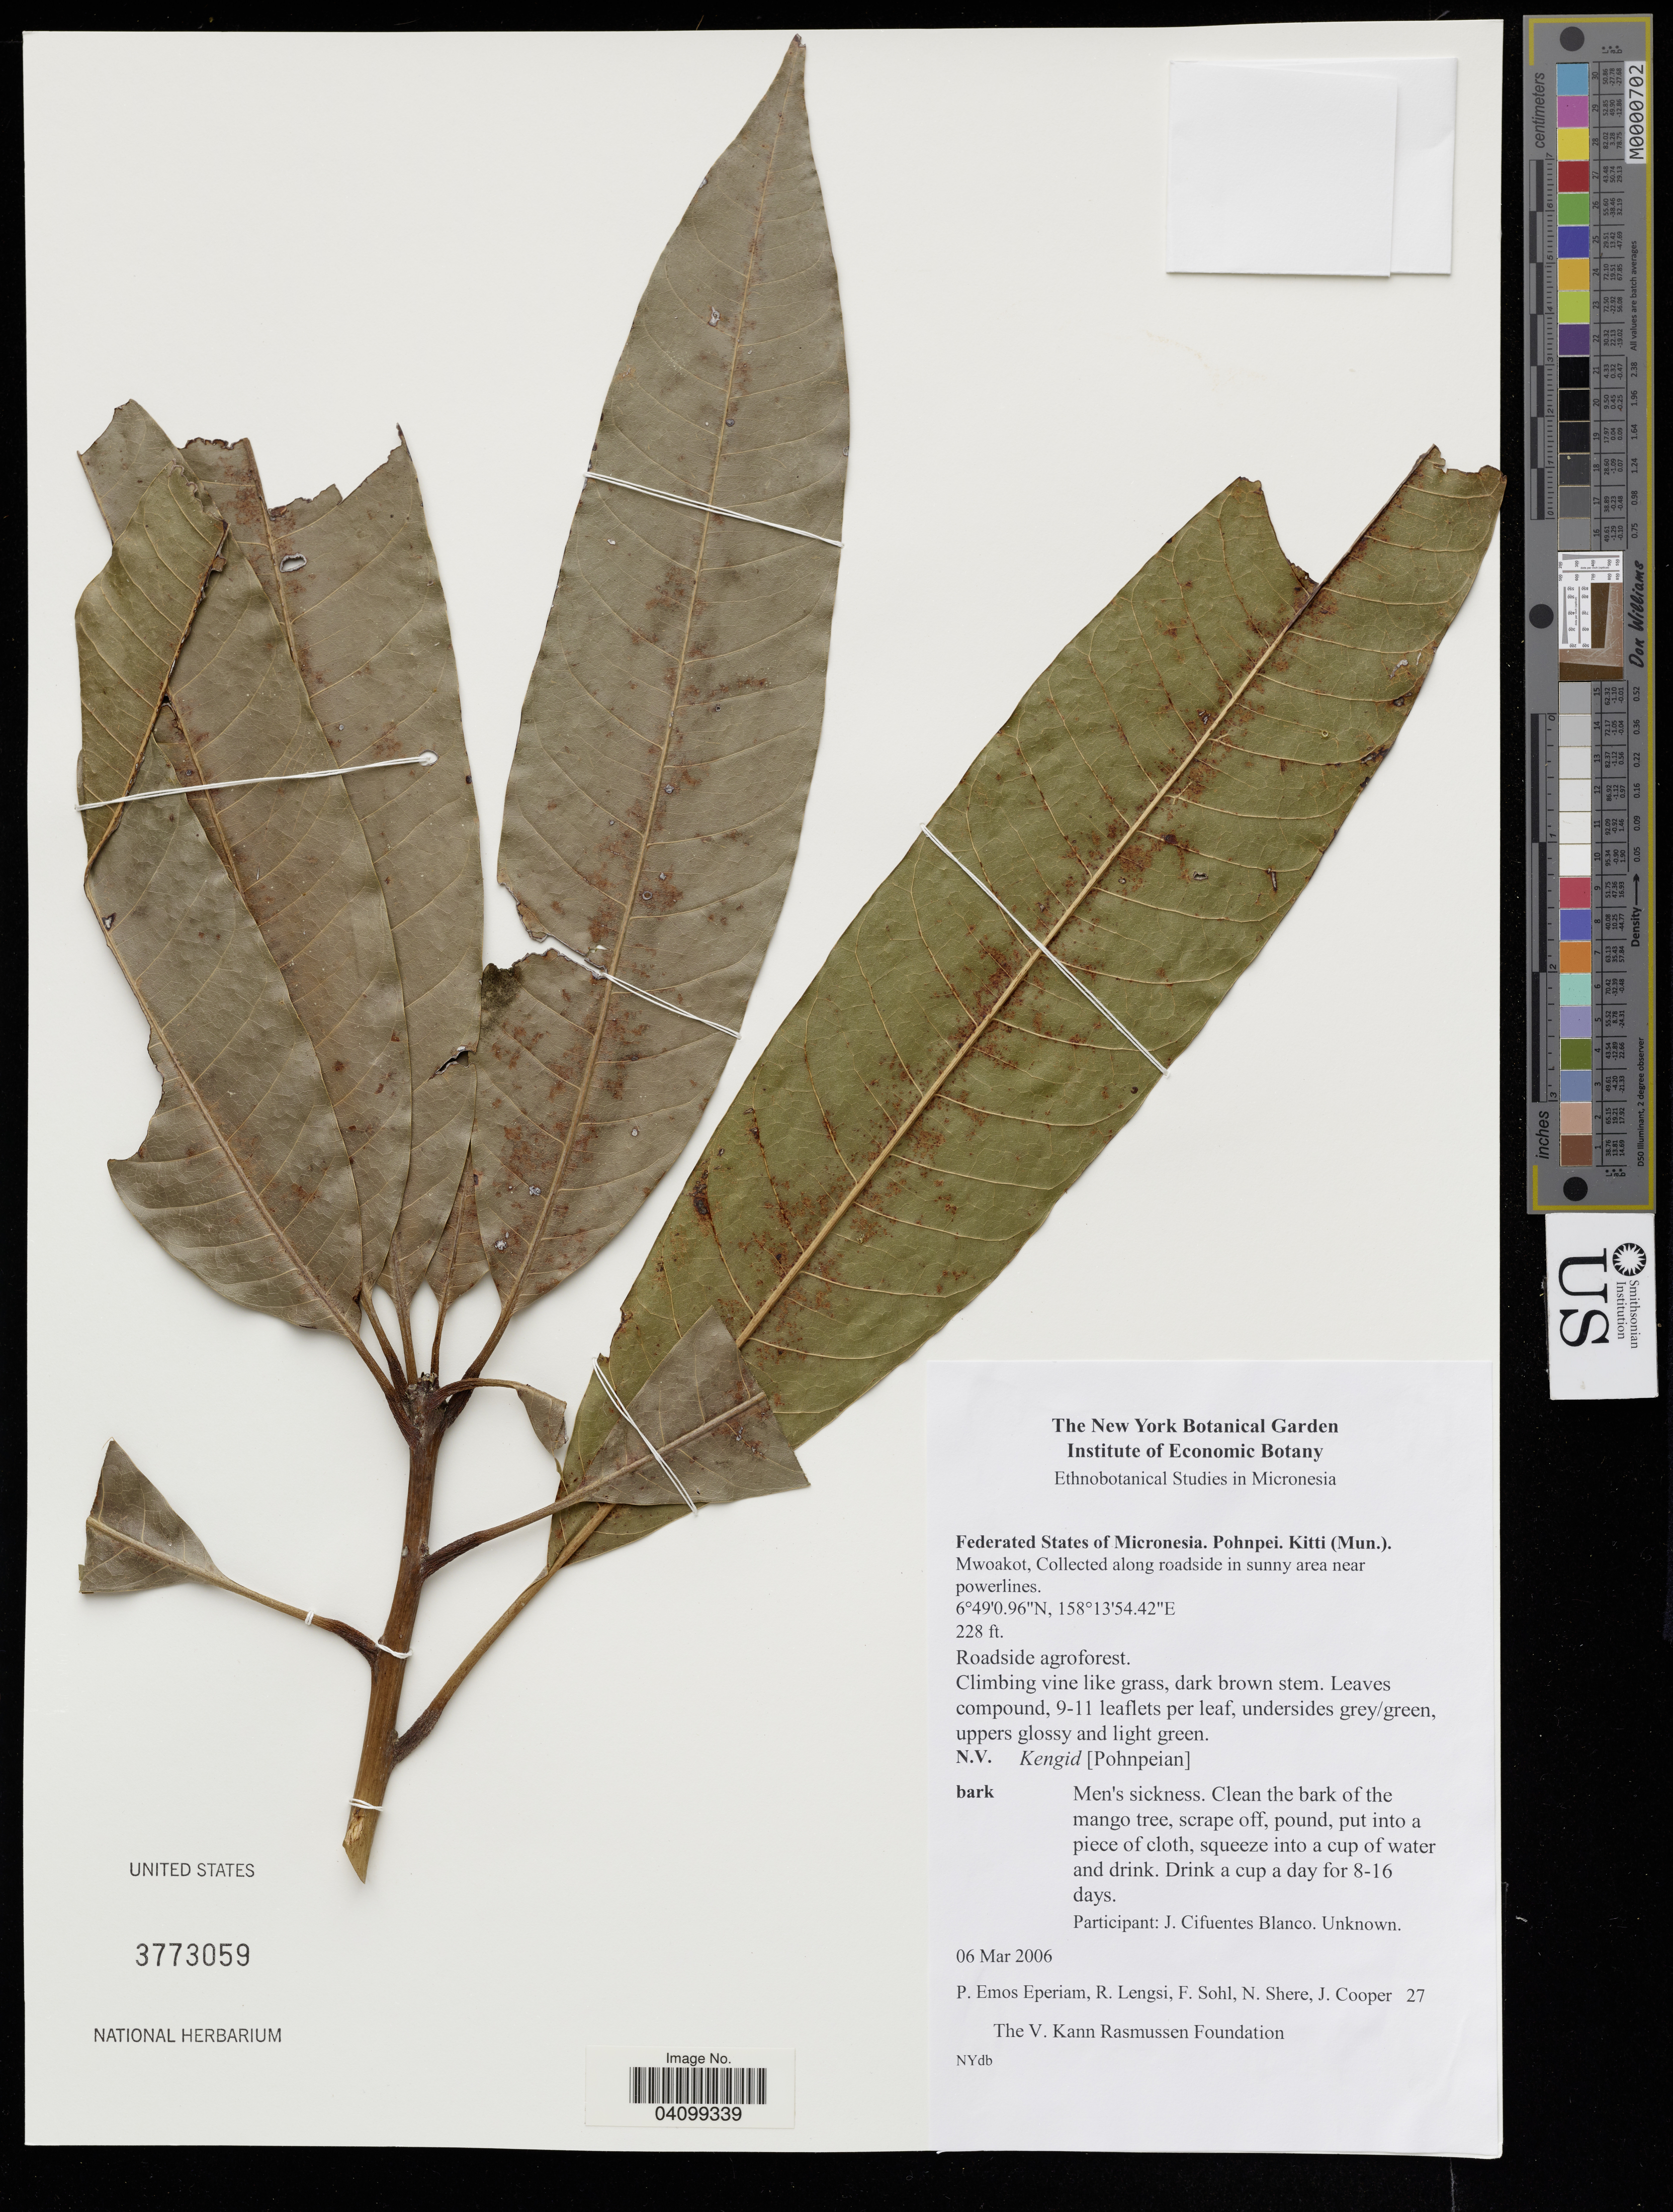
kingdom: Plantae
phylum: Tracheophyta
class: Magnoliopsida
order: Sapindales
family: Anacardiaceae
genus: Mangifera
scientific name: Mangifera indica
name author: L.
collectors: P. Eperiam, R. Lengsi, F. Sohl & N. Shere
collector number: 27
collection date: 2006-03-06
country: Micronesia, Federated States of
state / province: Pohnpei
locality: Mwoakot, along roadside near powerlines. Roadside agroforest.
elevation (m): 69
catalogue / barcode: US 3773059